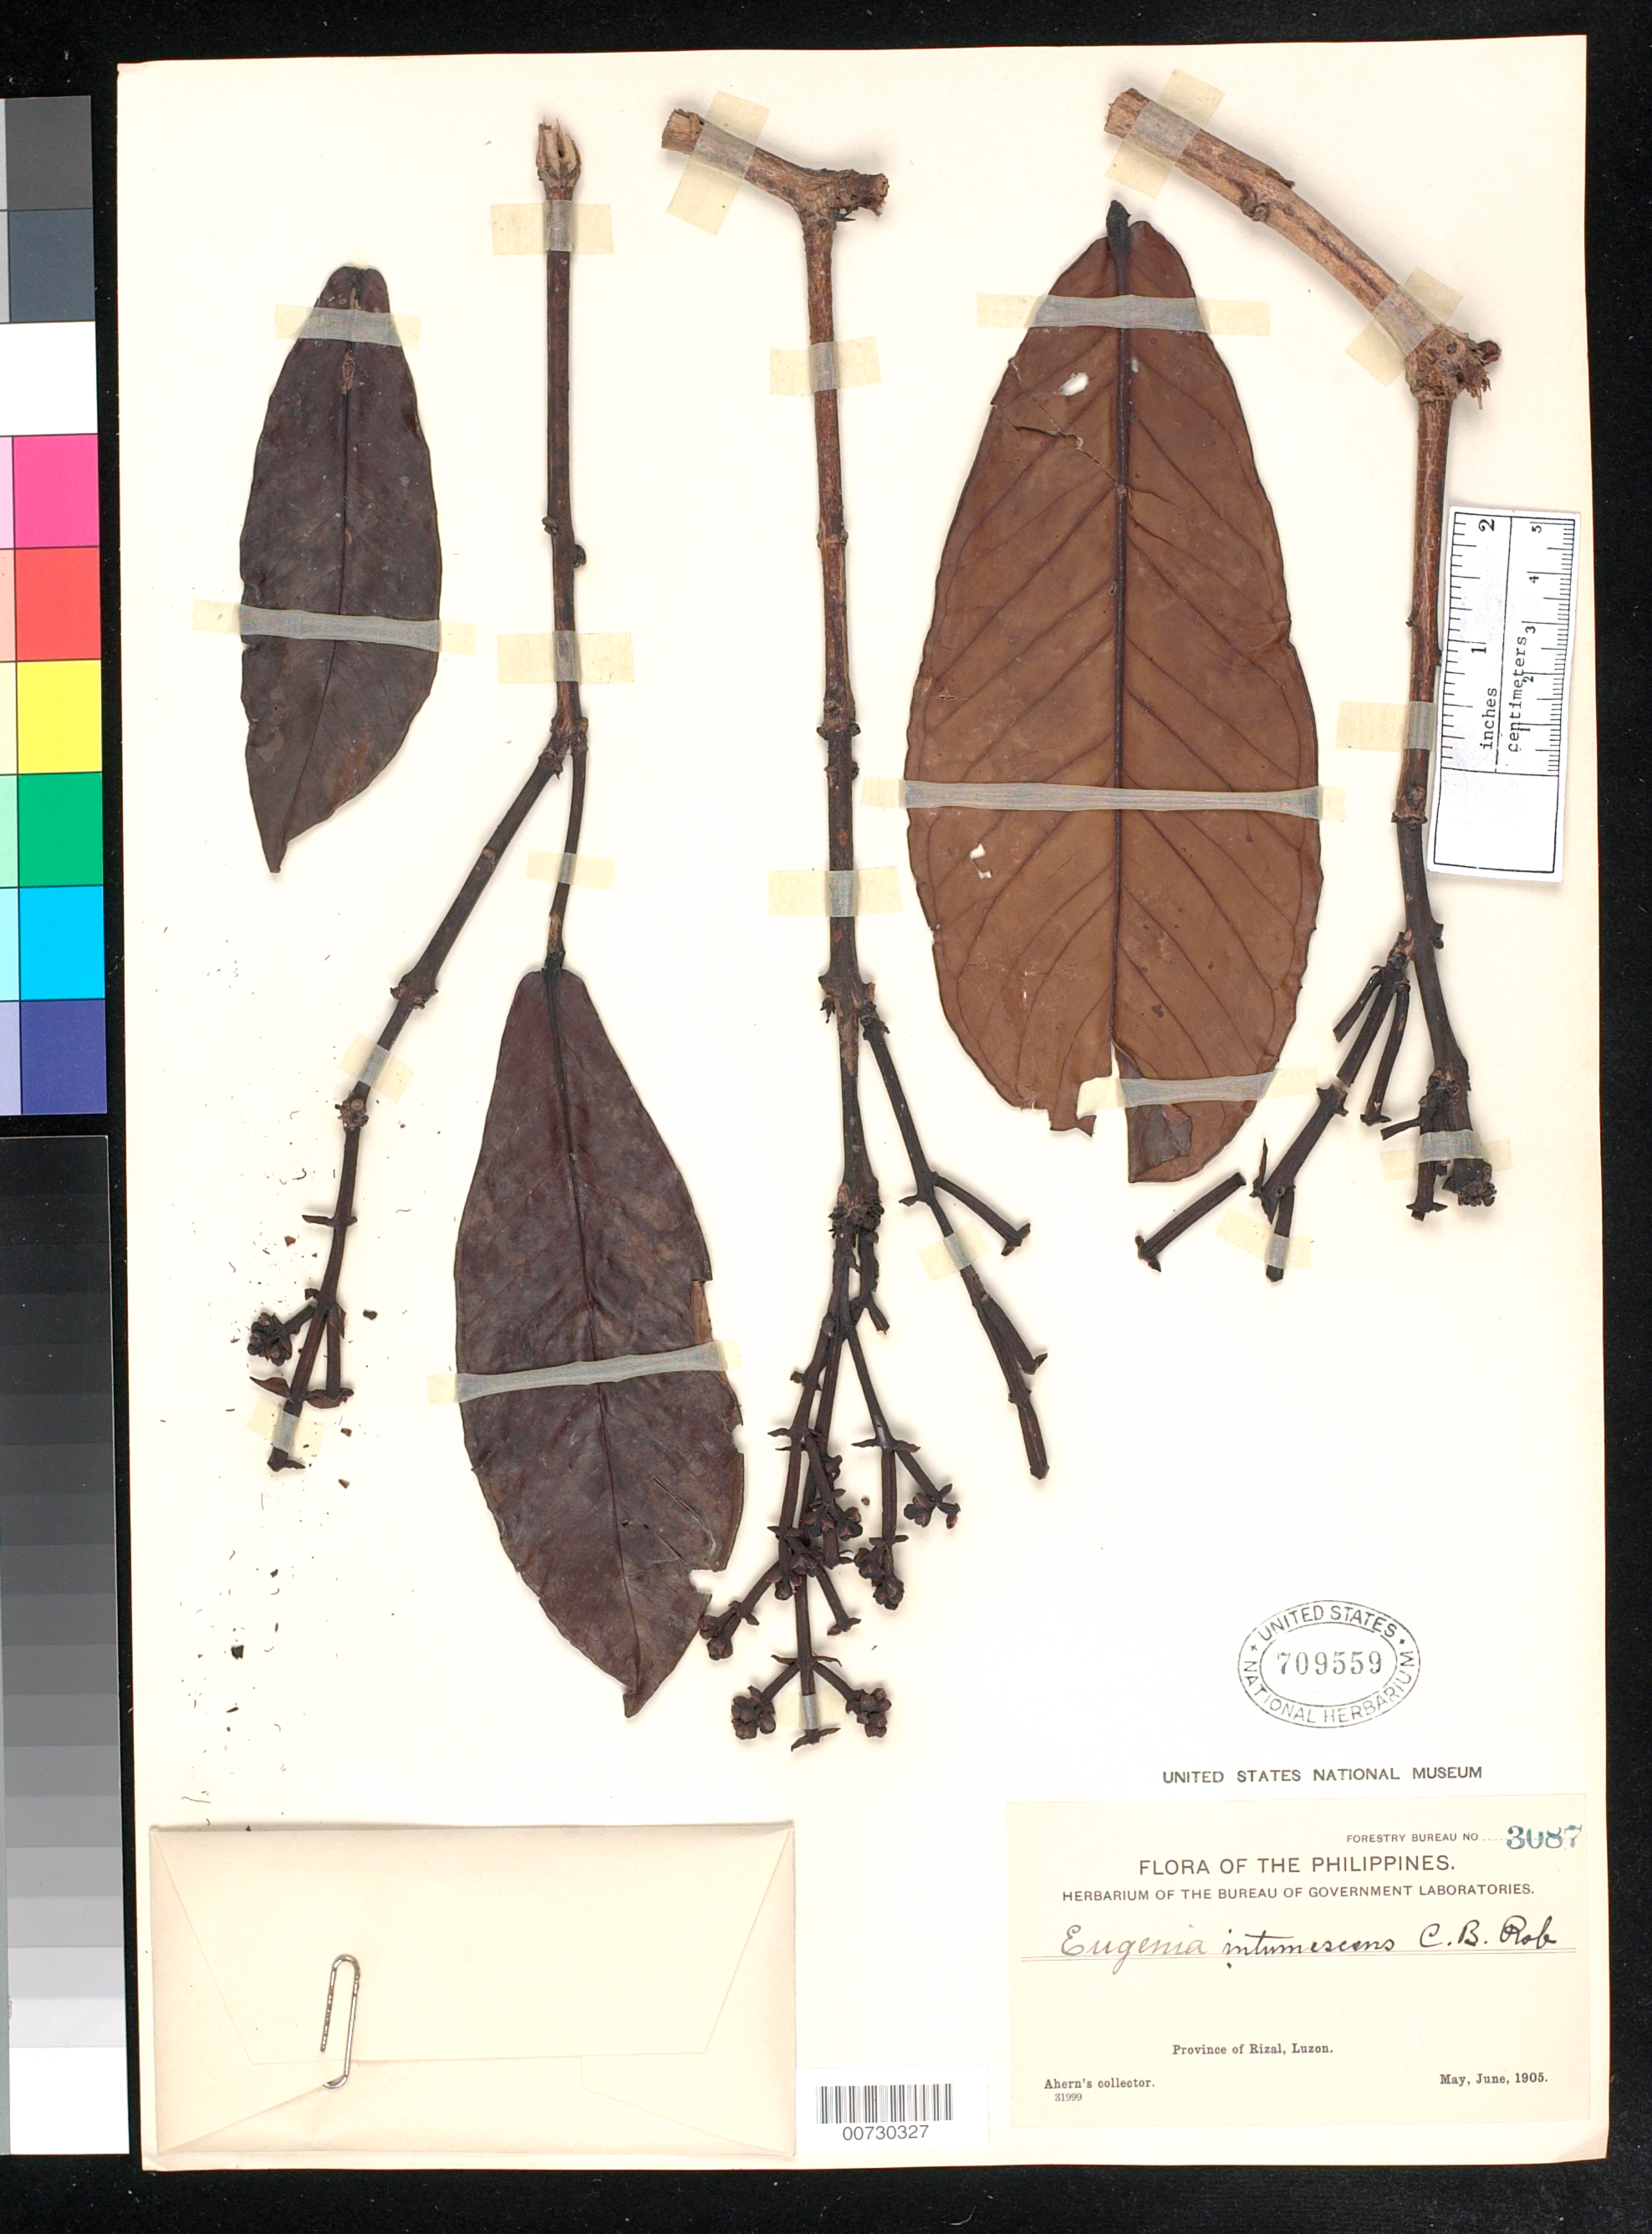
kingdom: Plantae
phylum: Tracheophyta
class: Magnoliopsida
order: Myrtales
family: Myrtaceae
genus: Syzygium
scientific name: Syzygium intumescens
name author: (C.B. Rob.) Merr.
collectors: Ahern's collector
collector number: For. Bur. 3087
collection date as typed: May 1905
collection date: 1905-05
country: Philippines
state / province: Calabarzon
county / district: Rizal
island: Luzon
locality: Bosoboso.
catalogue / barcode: US 709559